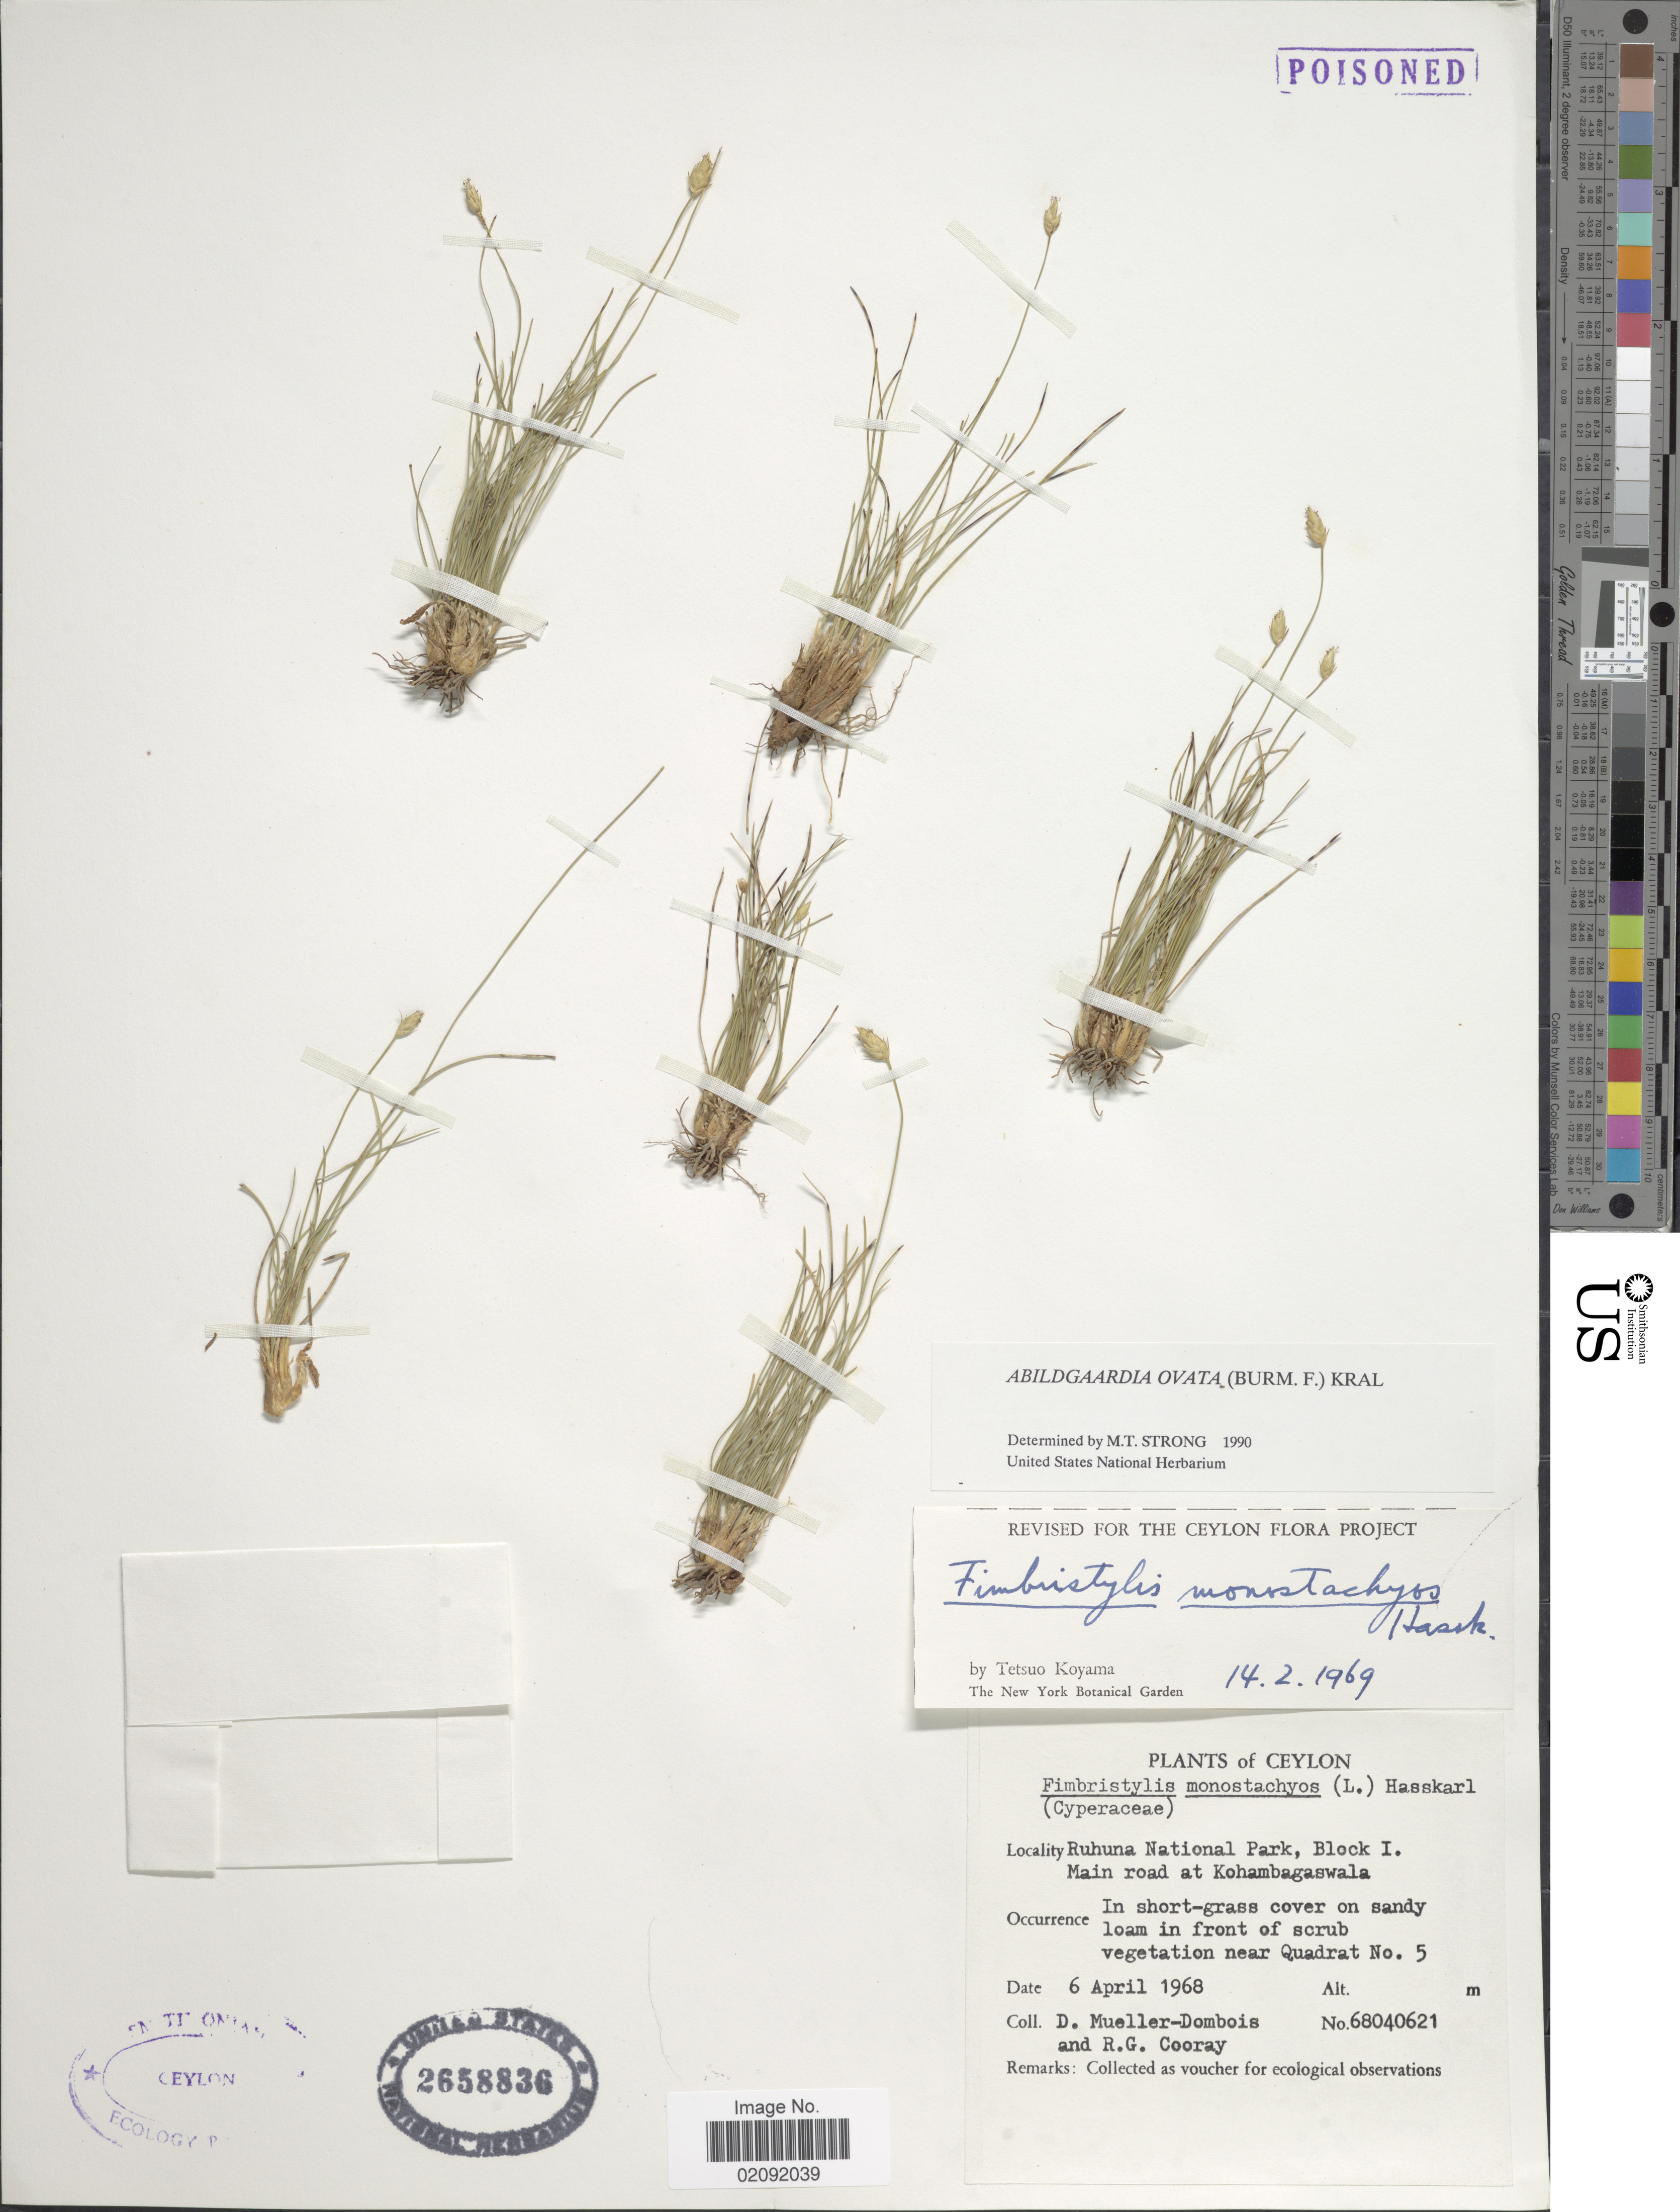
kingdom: Plantae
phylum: Tracheophyta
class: Liliopsida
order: Poales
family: Cyperaceae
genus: Abildgaardia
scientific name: Abildgaardia ovata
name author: (Burm. f.) Kral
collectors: D. Mueller-Dombois & R. Cooray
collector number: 68040621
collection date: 1968-04-06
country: Sri Lanka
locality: Ceylon, Ruhuna National Park, Block I, Main road at Kohambagaswala.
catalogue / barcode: US 2658836